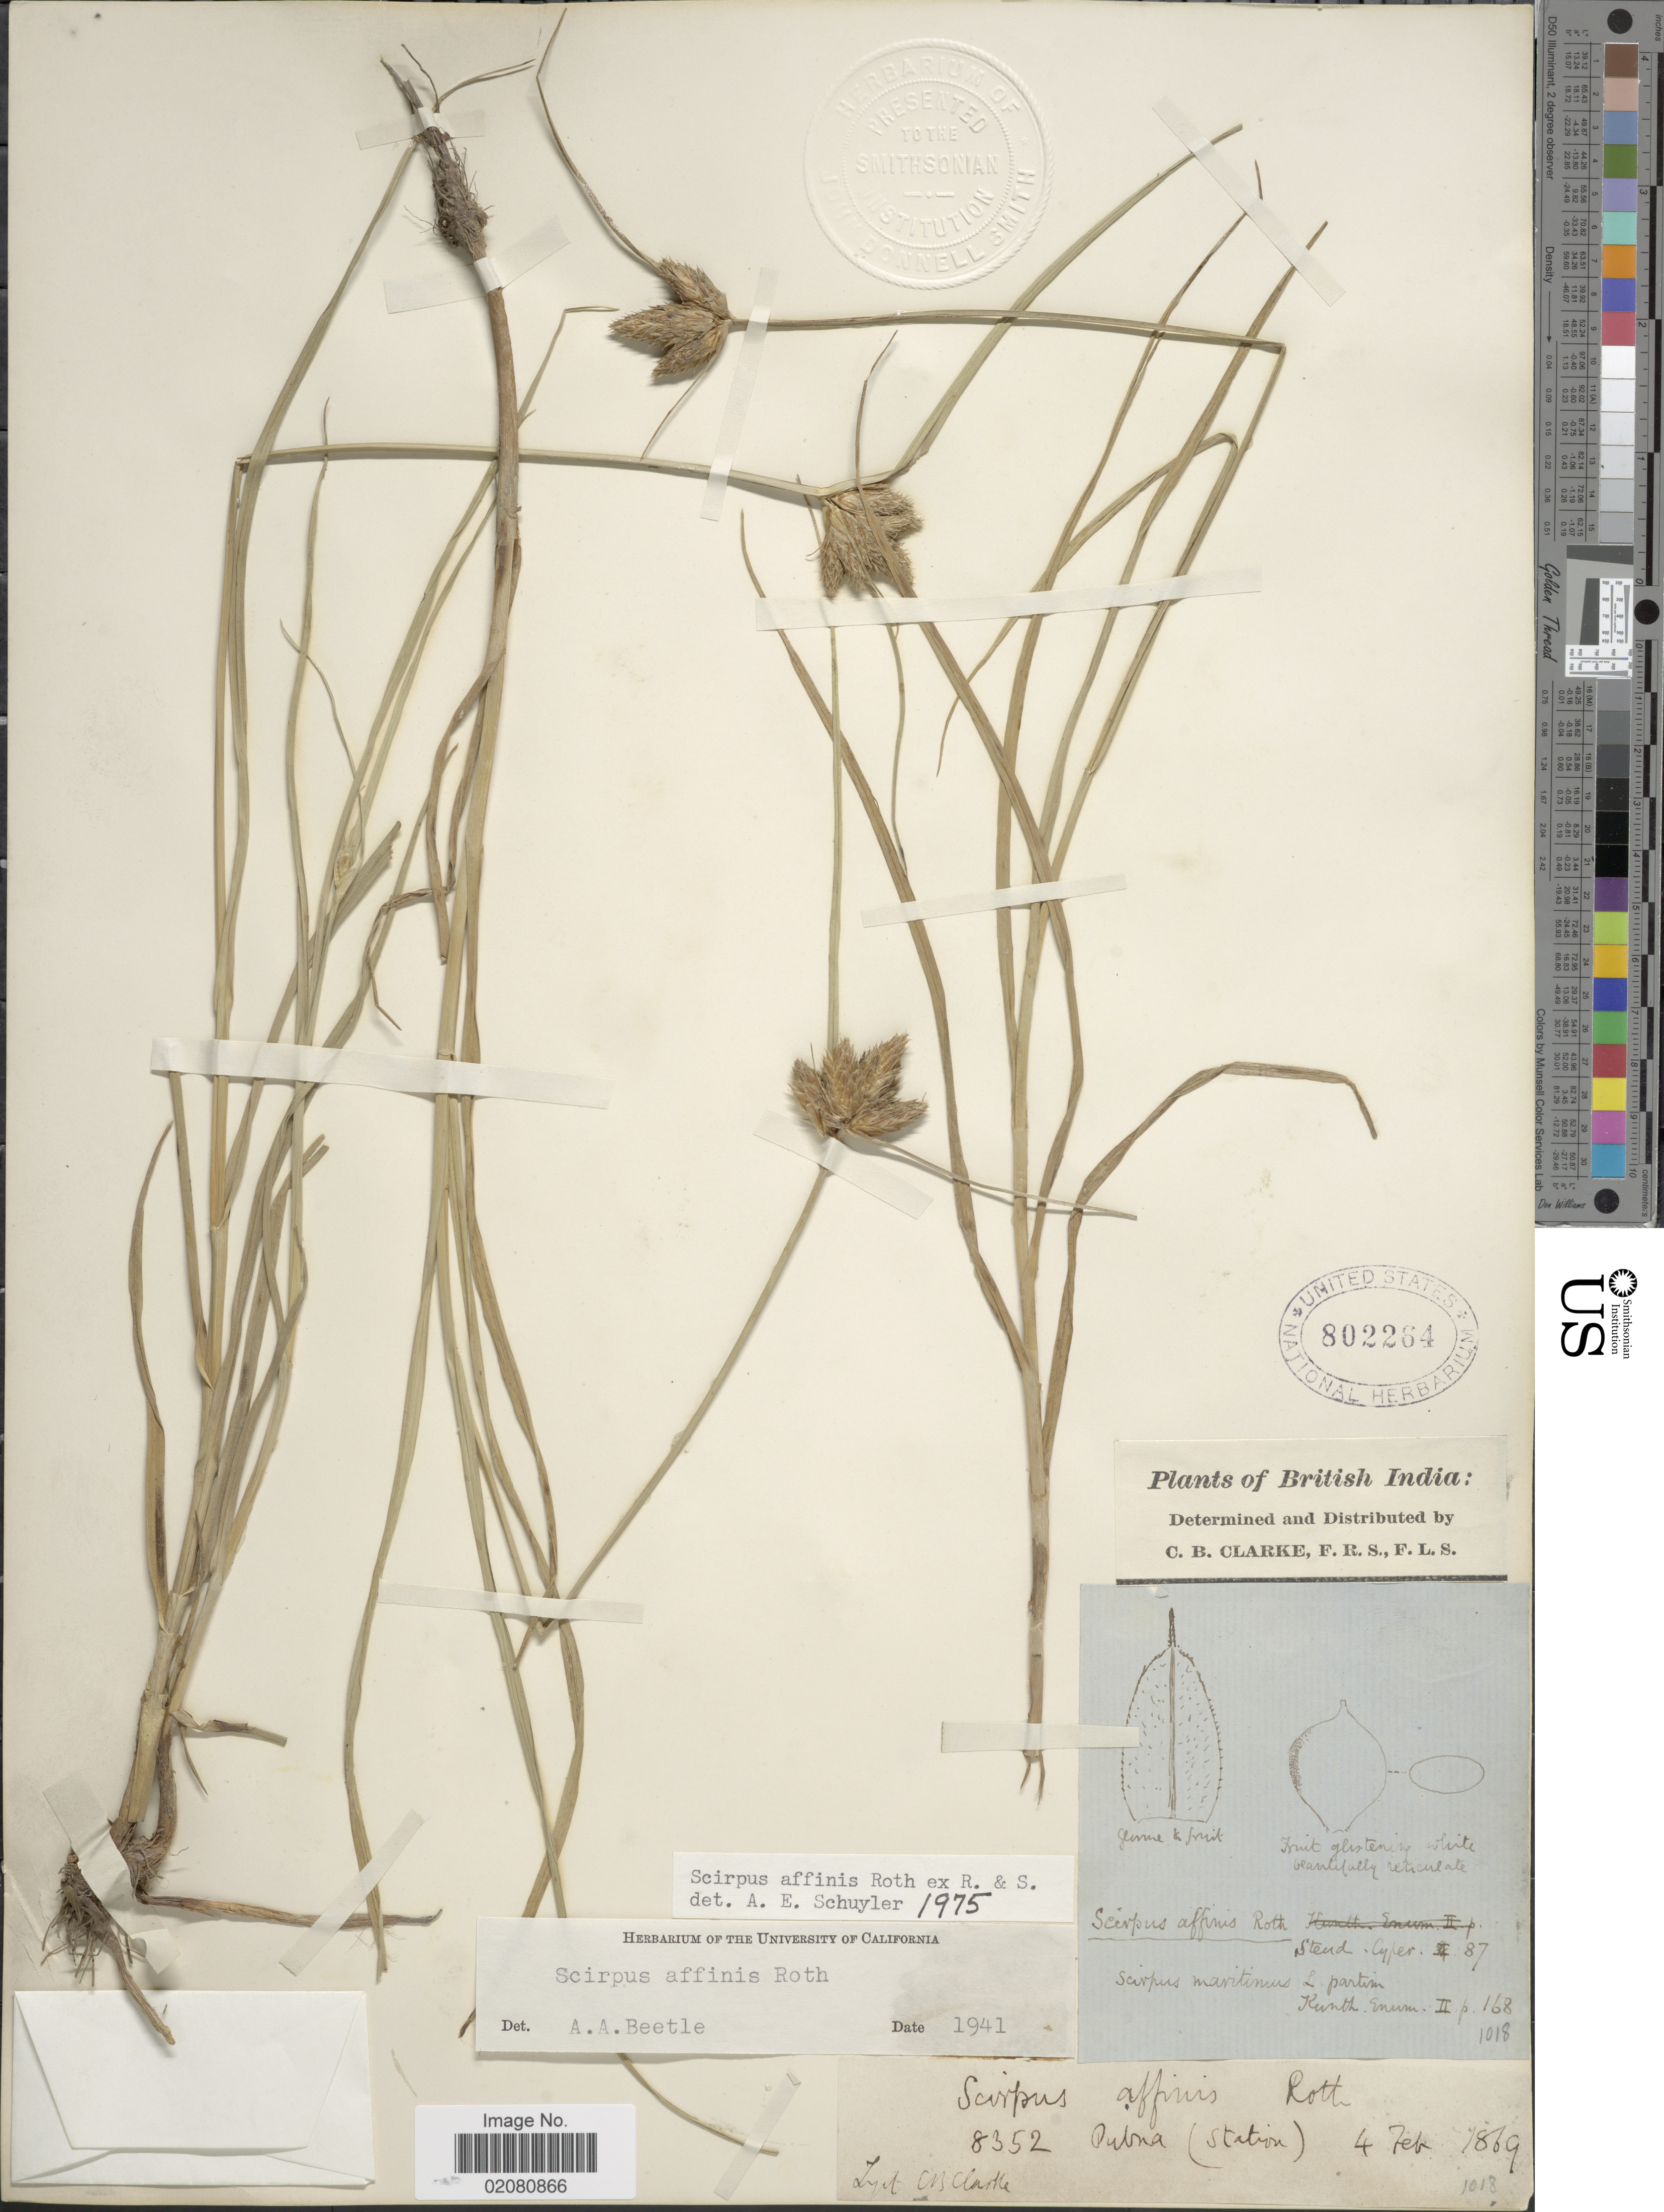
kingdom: Plantae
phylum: Tracheophyta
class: Liliopsida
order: Poales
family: Cyperaceae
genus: Bolboschoenus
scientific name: Bolboschoenus maritimus subsp. affins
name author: (Roth) T. Koyama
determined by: Strong, Mark T., (BOT), Smithsonian Institution - National Museum of Natural History (UNITED STATES)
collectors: C. B. Clarke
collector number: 8352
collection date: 1869-02-04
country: India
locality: British India. Pubna [interpreted] (Station)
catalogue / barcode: US 802264